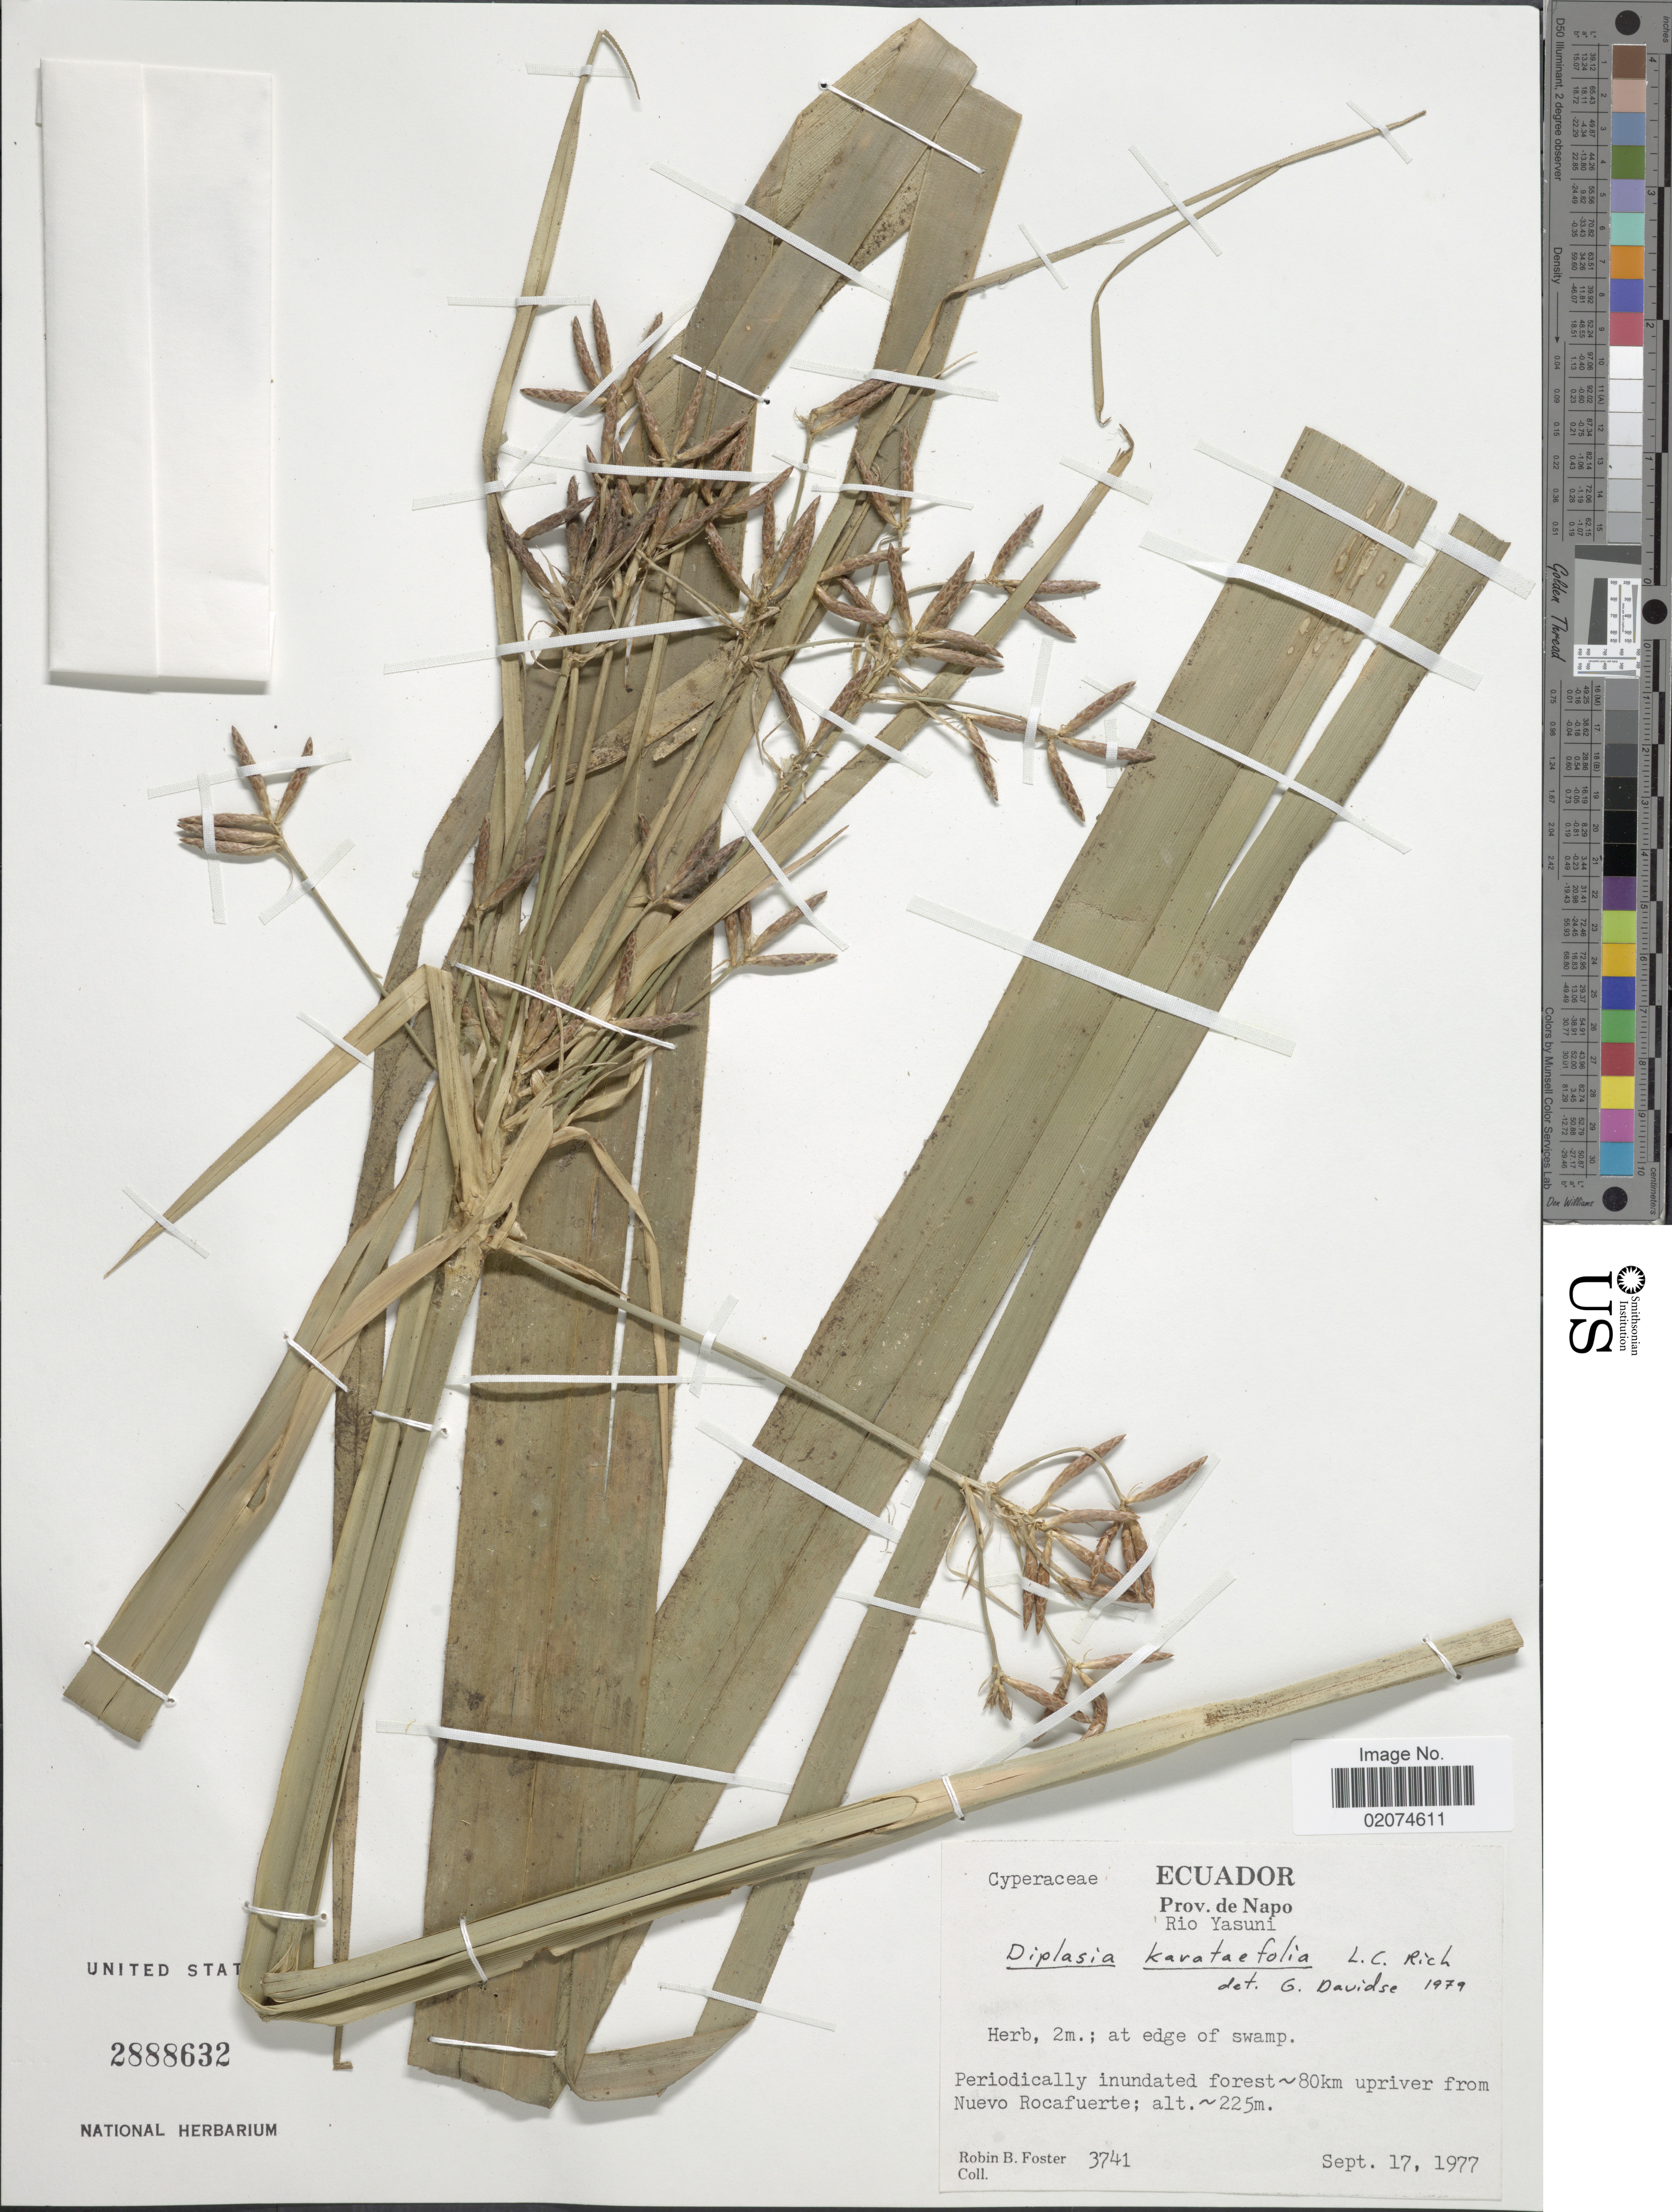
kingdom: Plantae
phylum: Tracheophyta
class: Liliopsida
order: Poales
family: Cyperaceae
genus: Diplasia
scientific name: Diplasia karatifolia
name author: Rich.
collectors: R. B. Foster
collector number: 3741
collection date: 1977-09-17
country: Ecuador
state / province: Napo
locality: Prov. de Nap, Rio Yasuni. 80 km upriver from Nuevo Rocafuerte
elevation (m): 225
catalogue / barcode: US 2888632